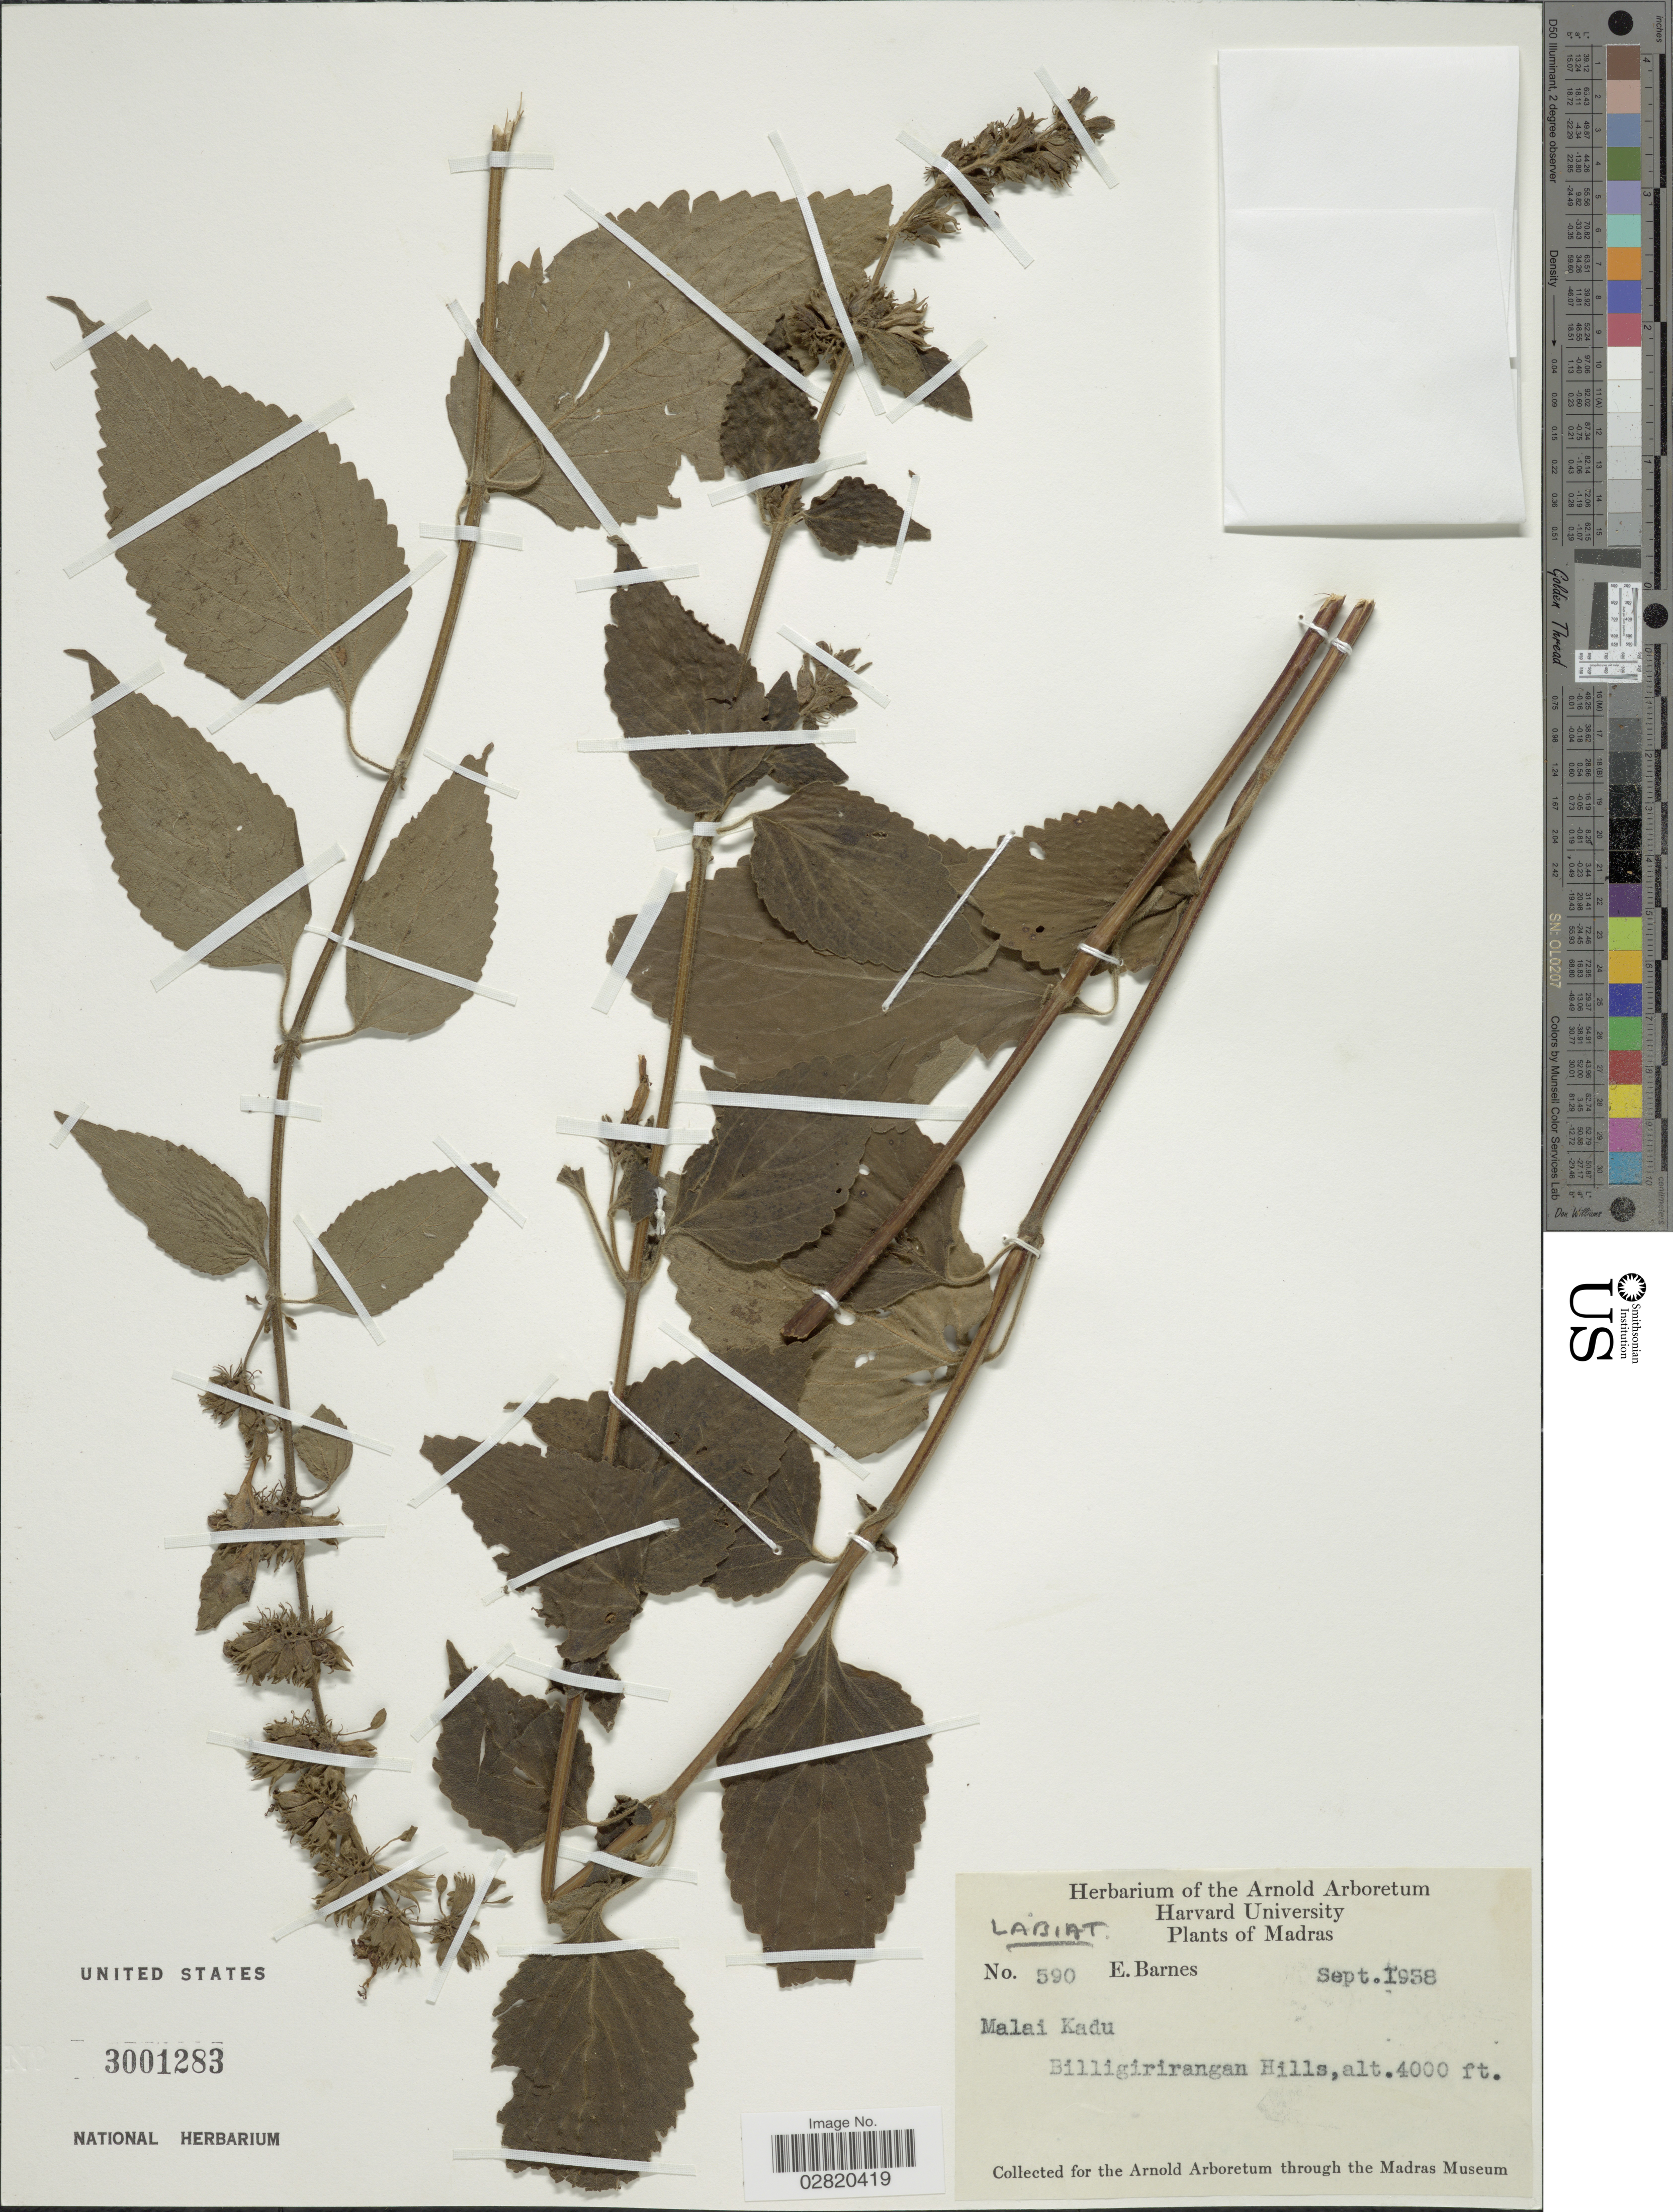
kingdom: Plantae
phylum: Tracheophyta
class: Magnoliopsida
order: Lamiales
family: Lamiaceae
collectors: E. Barnes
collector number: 590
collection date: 1938-09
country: India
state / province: Karnataka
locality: Madras. Malai Kadu. Billigirirangan Hills.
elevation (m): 1219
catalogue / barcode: US 3001283